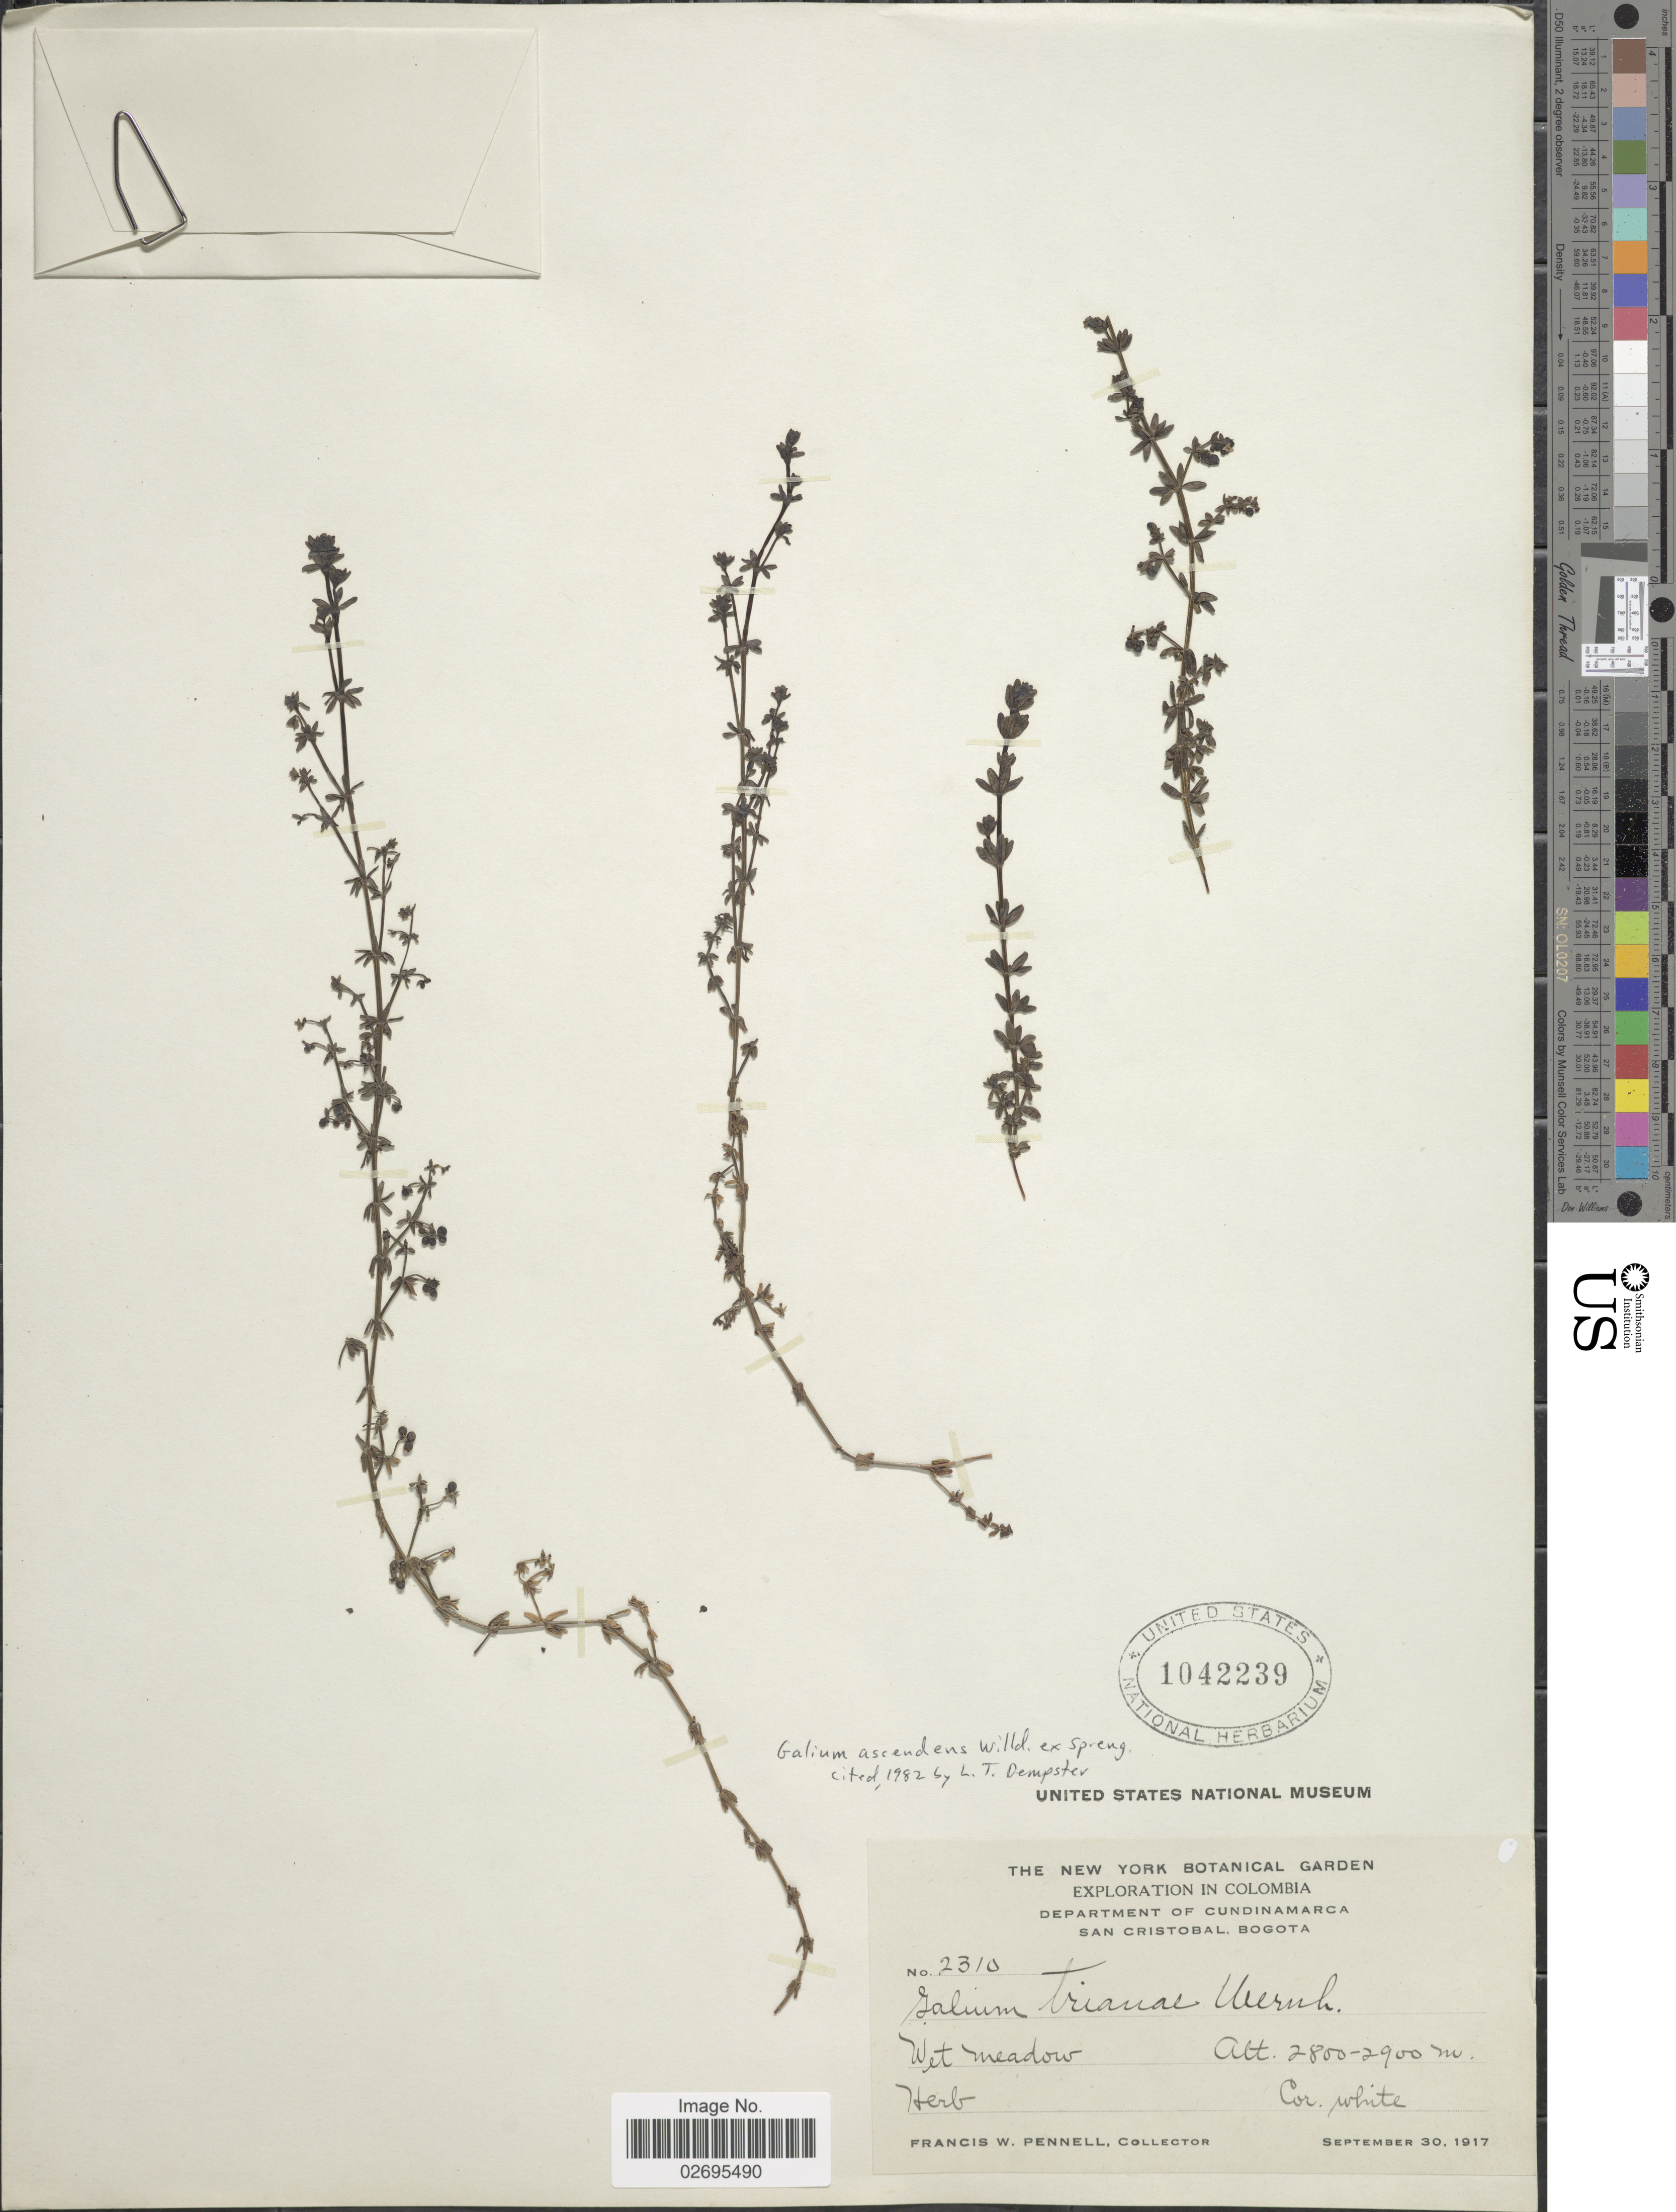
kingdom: Plantae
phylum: Tracheophyta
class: Magnoliopsida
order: Gentianales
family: Rubiaceae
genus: Galium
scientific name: Galium ascendens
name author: Willd. ex Spreng.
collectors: F. W. Pennell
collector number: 2310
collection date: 1917-09-30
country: Colombia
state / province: Cundinamarca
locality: Department of Cundinamarca, San Cristobal, Bogota, Wet meadow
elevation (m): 2800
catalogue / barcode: US 1042239